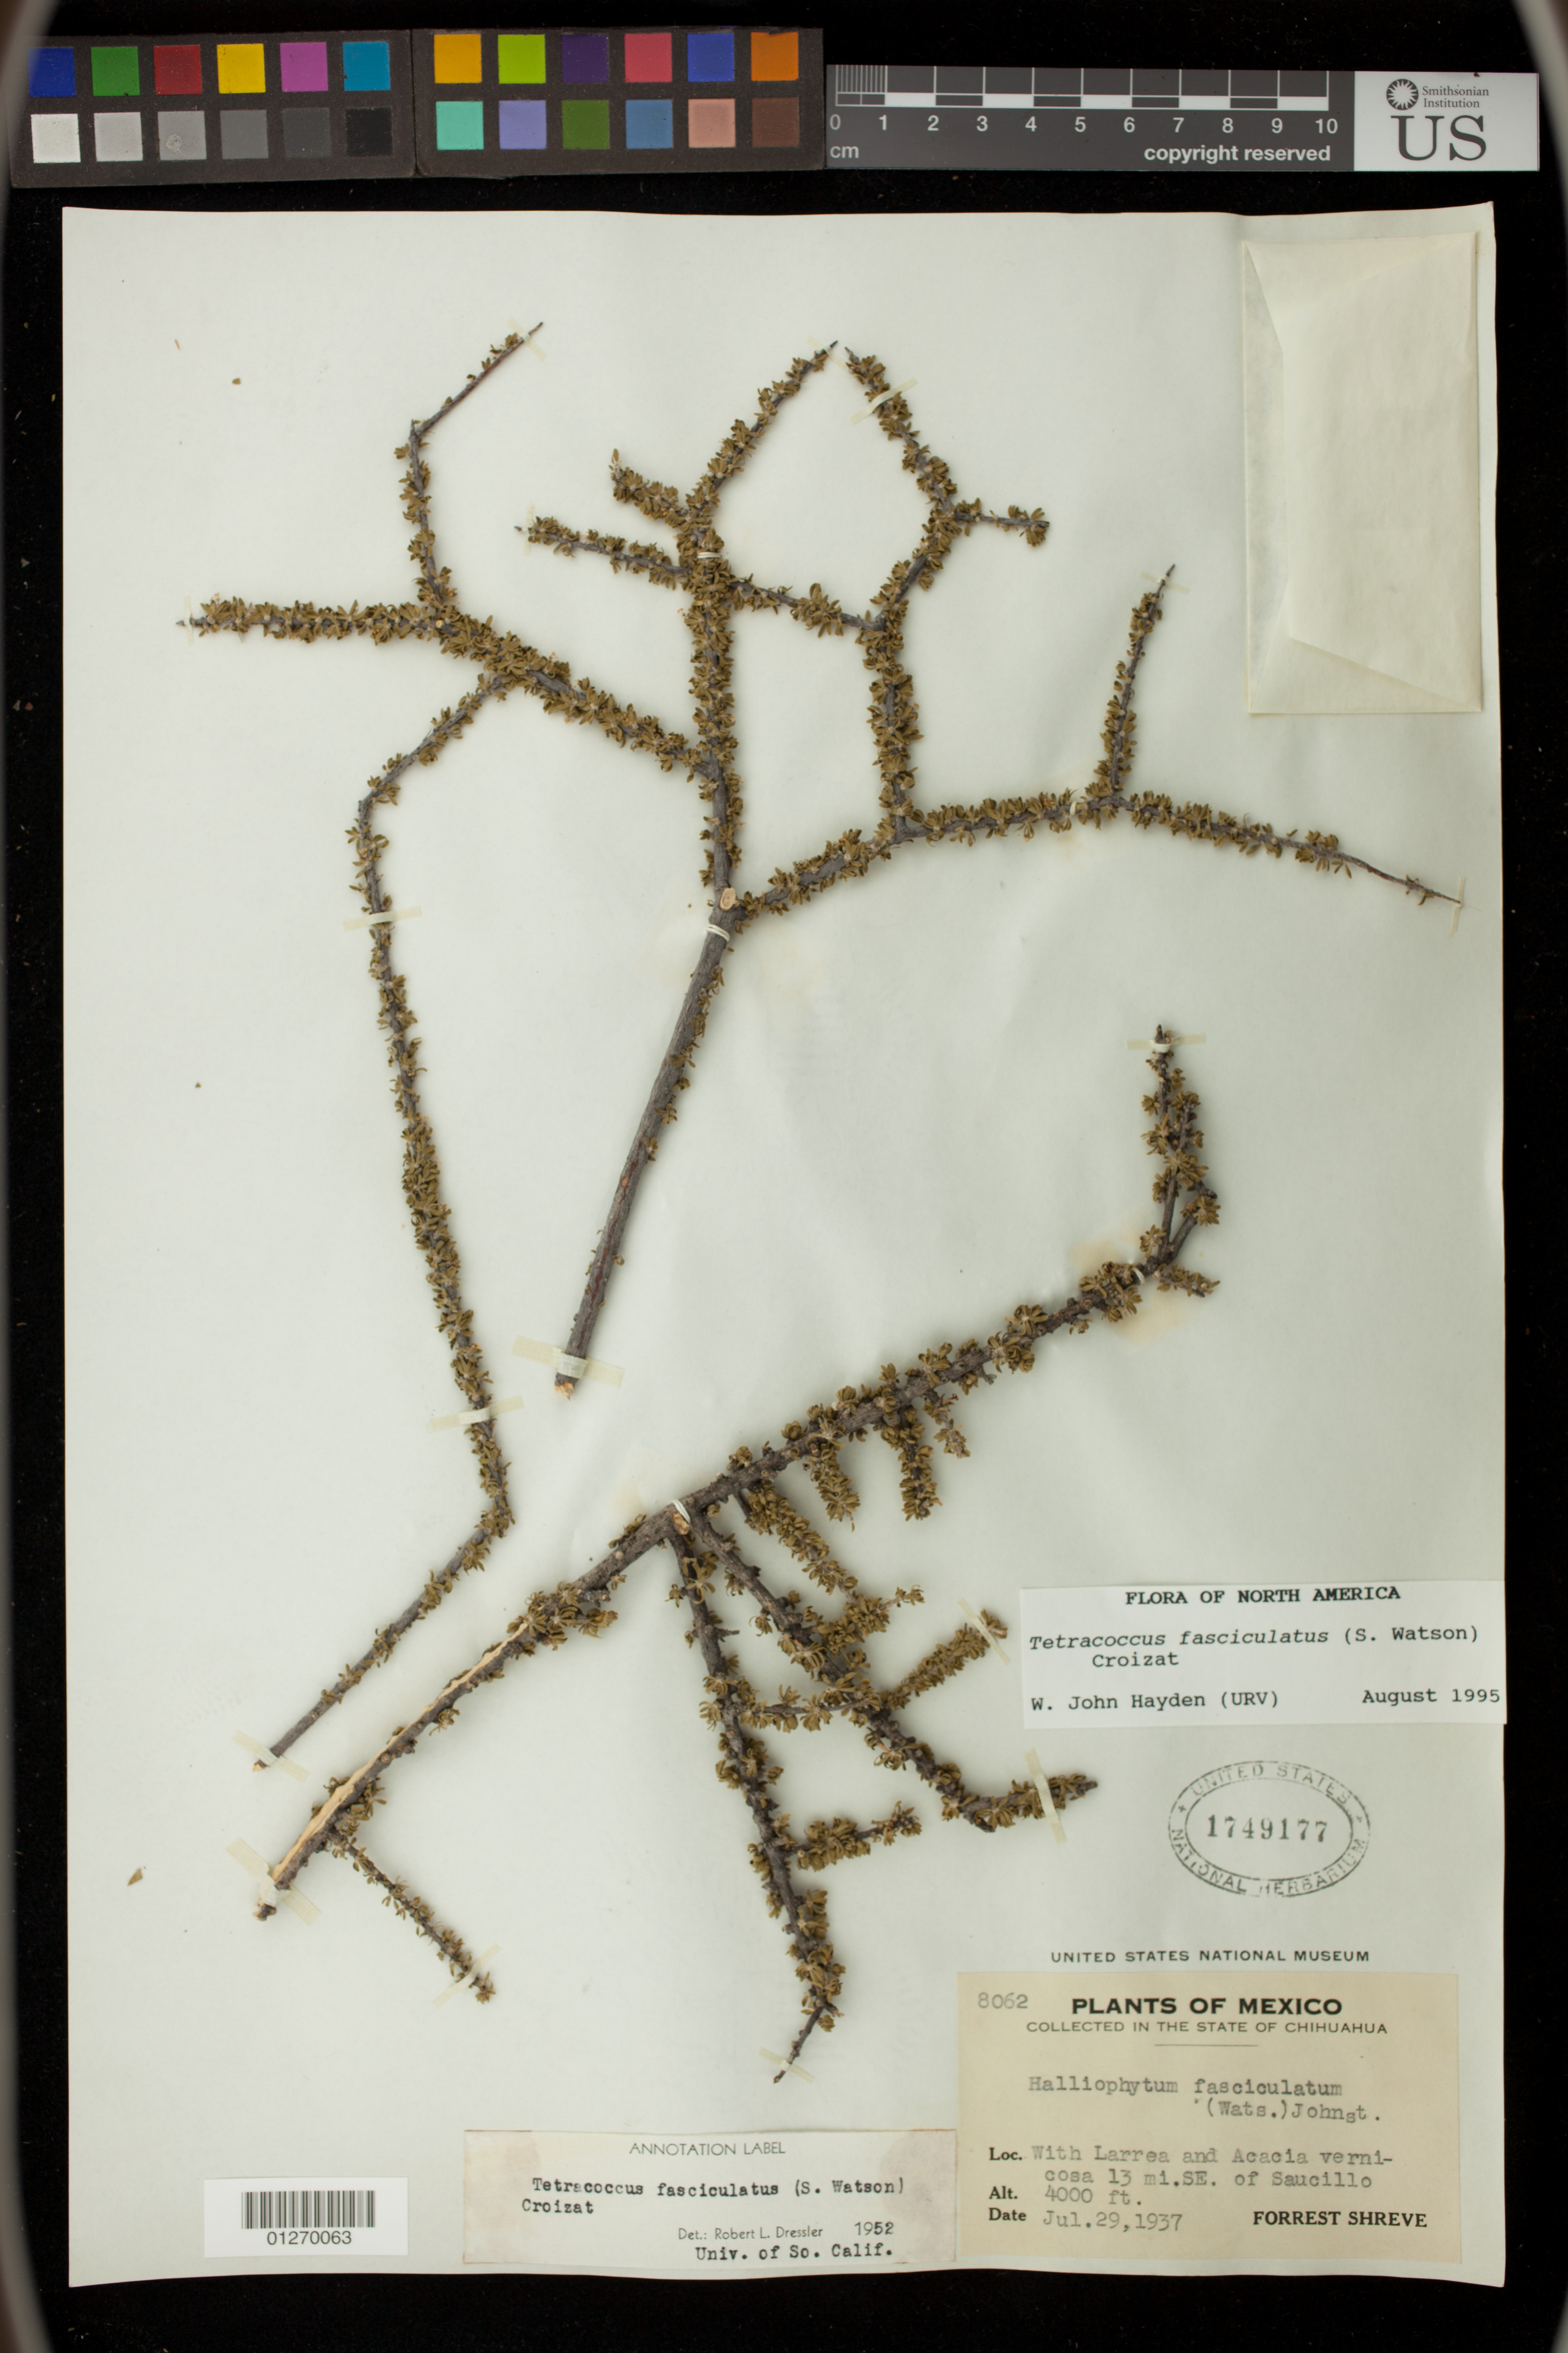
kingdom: Plantae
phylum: Tracheophyta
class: Magnoliopsida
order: Malpighiales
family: Picrodendraceae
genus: Tetracoccus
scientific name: Tetracoccus fasciculatus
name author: (S. Watson) Croizat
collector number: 8062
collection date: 1937-07-29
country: Mexico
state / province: Chihuahua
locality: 13 mi. SE of Saucillo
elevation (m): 1219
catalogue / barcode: US 1749177